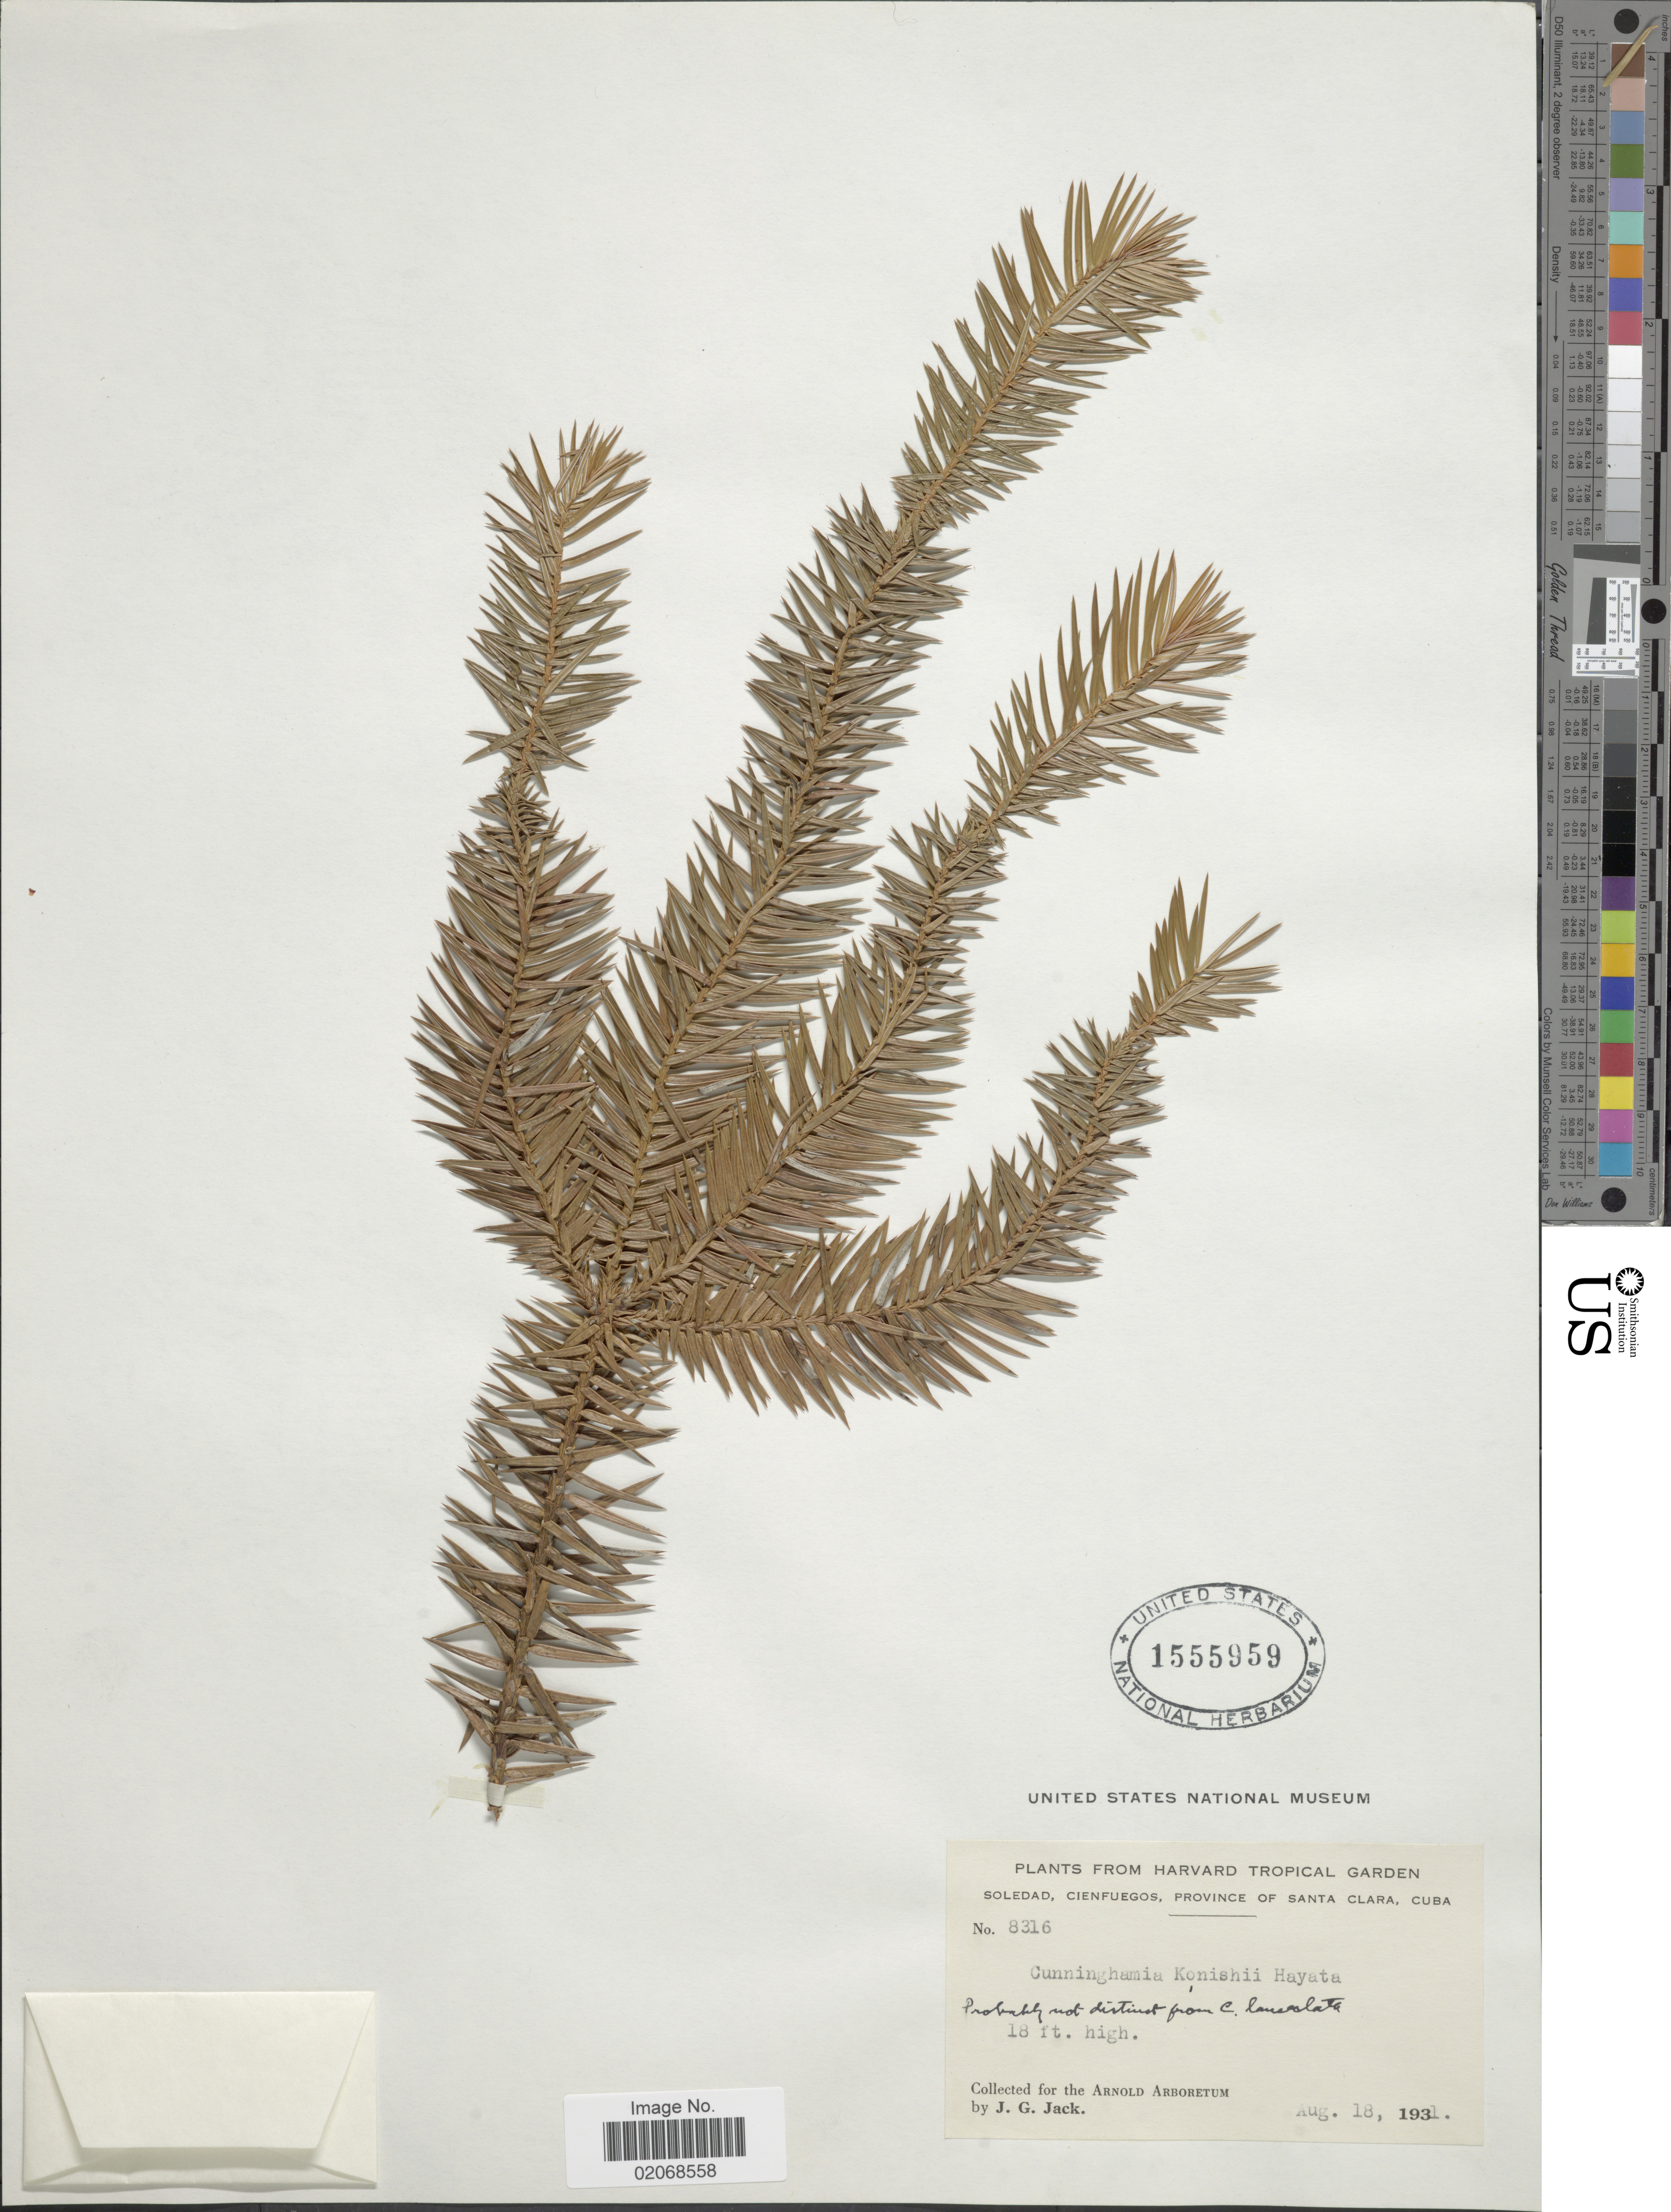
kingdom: Plantae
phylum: Tracheophyta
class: Pinopsida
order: Pinales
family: Cupressaceae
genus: Cunninghamia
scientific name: Cunninghamia konishii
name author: Hayata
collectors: J. G. Jack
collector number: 8316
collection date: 1931-08-18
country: Cuba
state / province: Las Villas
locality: Harvard Tropical Garden, Soledad, Cienfuegos, Province of Santa Clara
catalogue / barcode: US 1555959